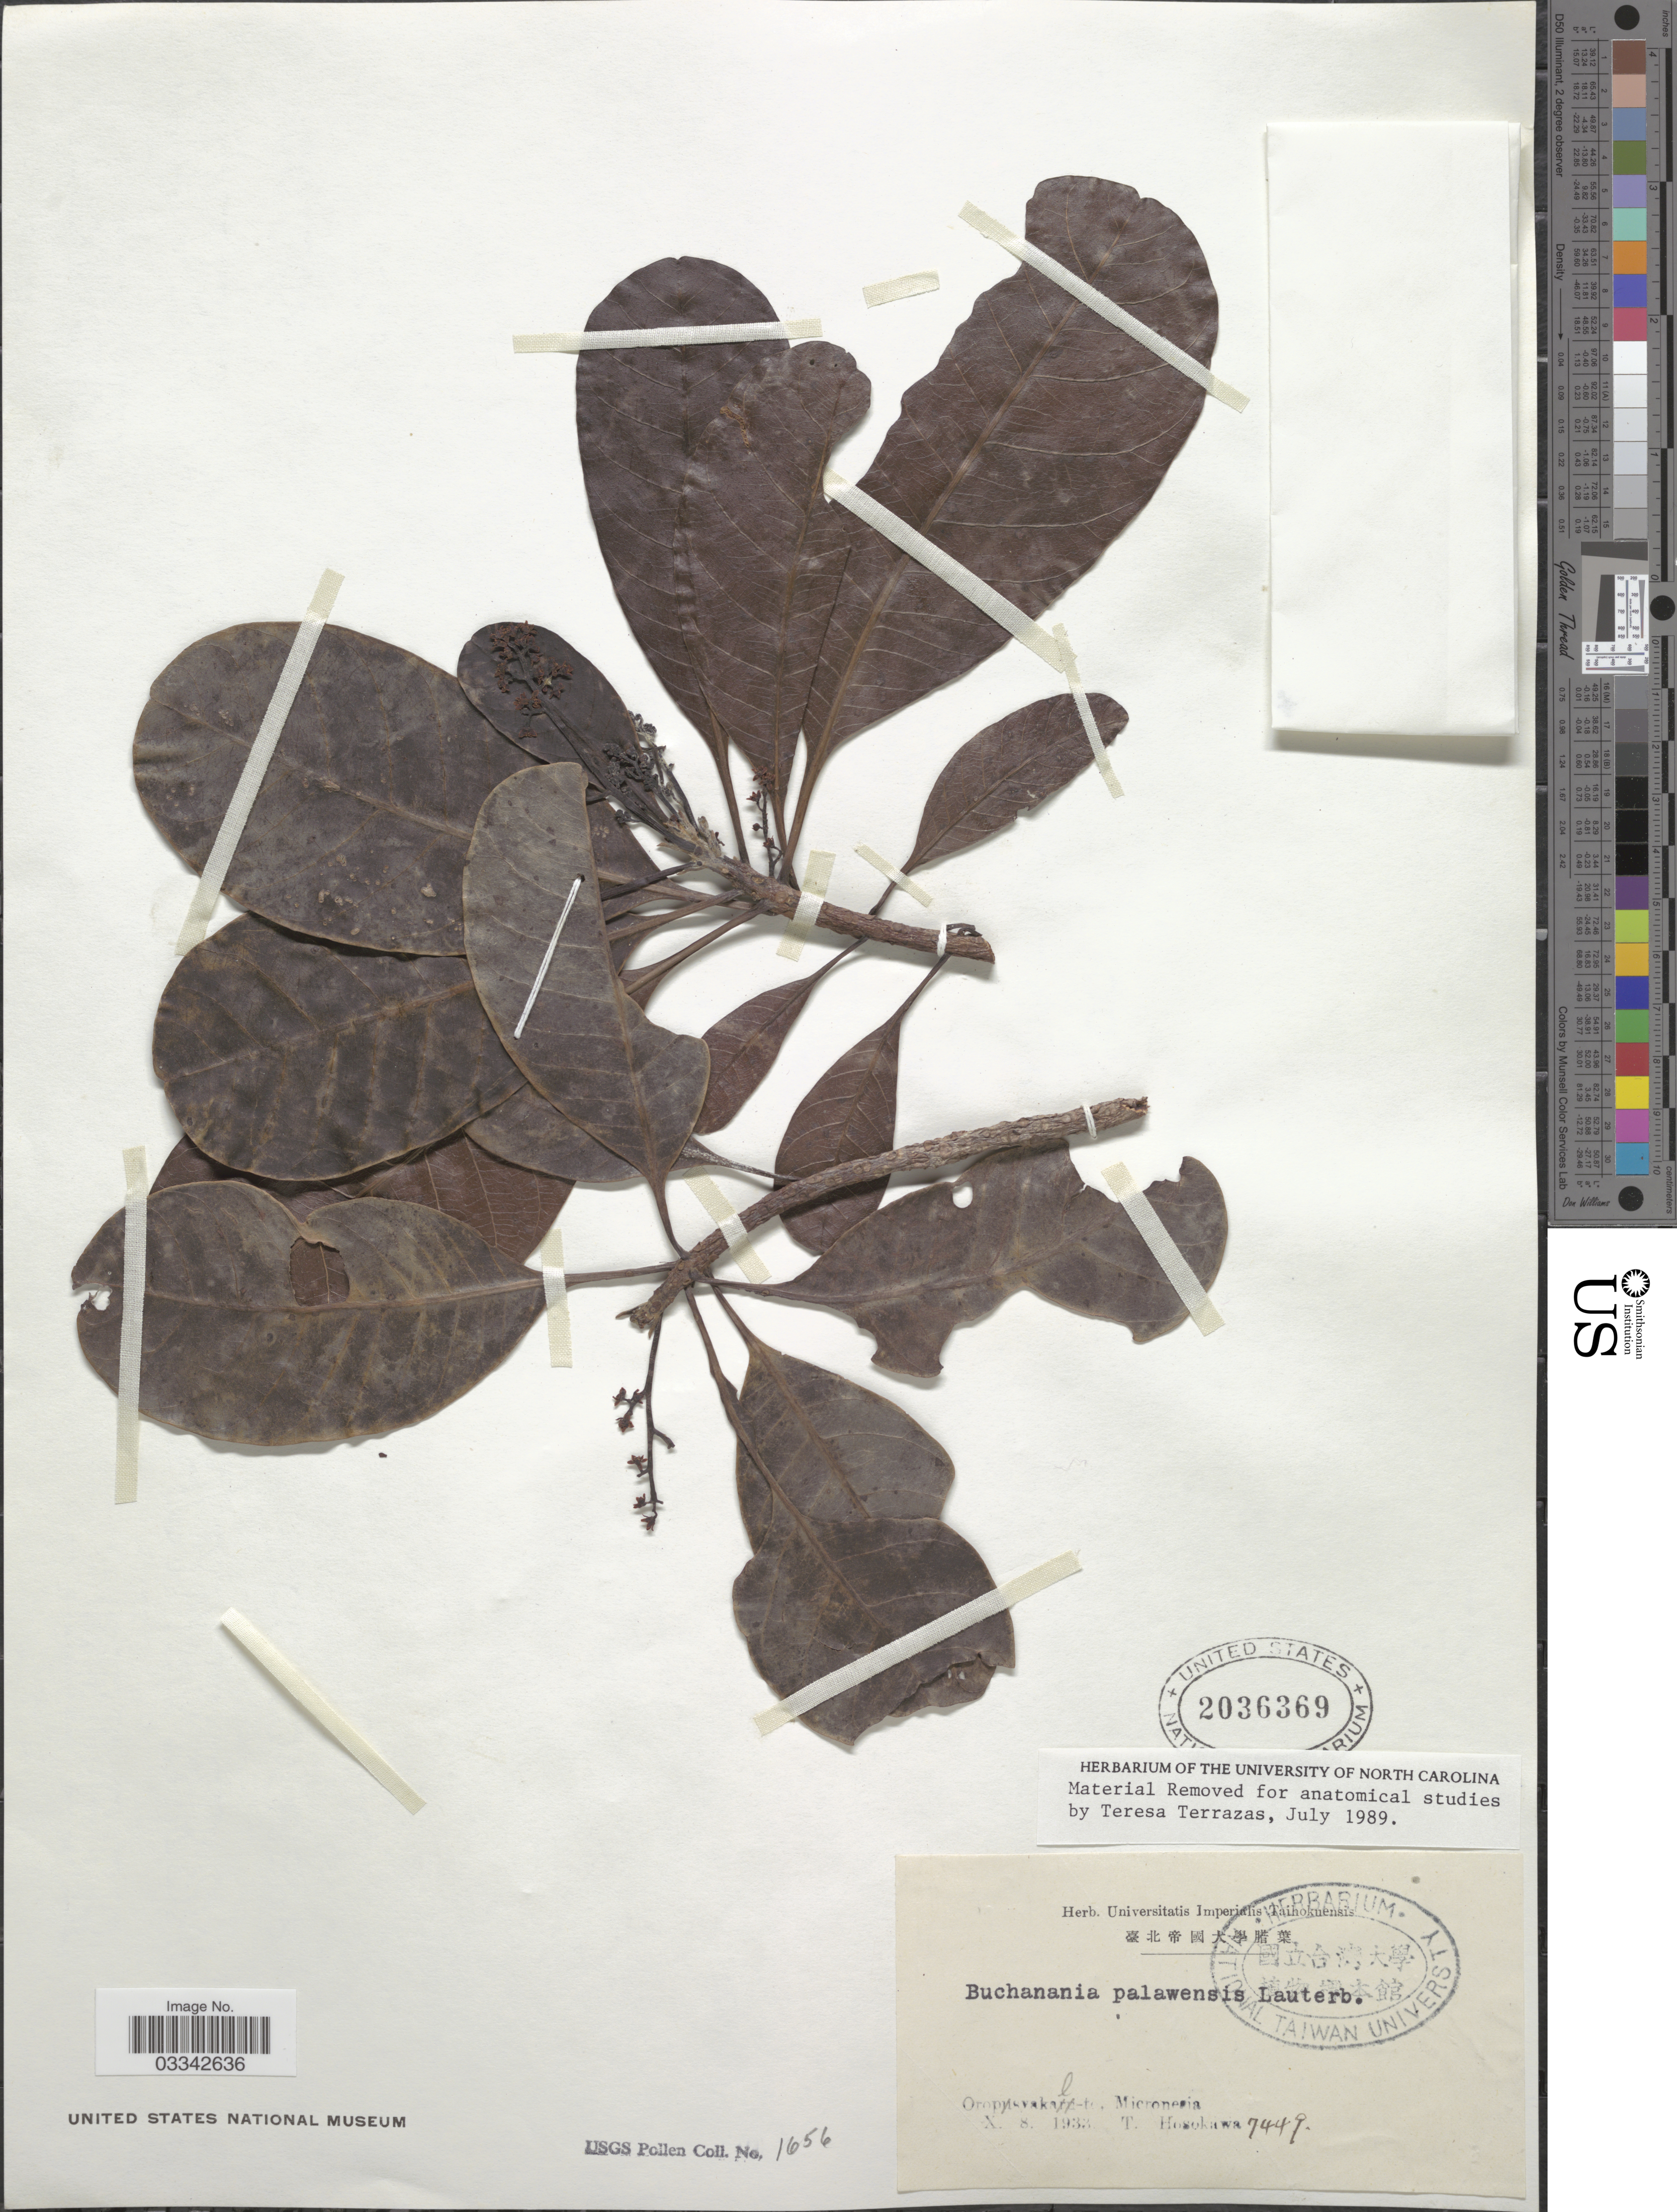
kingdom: Plantae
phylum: Tracheophyta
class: Magnoliopsida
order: Sapindales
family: Anacardiaceae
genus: Buchanania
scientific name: Buchanania palawensis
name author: Lauterb.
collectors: T. Hosokawa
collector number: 7449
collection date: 1933-10-08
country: Micronesia, Federated States of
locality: Oropsyakal-te, Micronesia.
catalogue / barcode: US 2036369